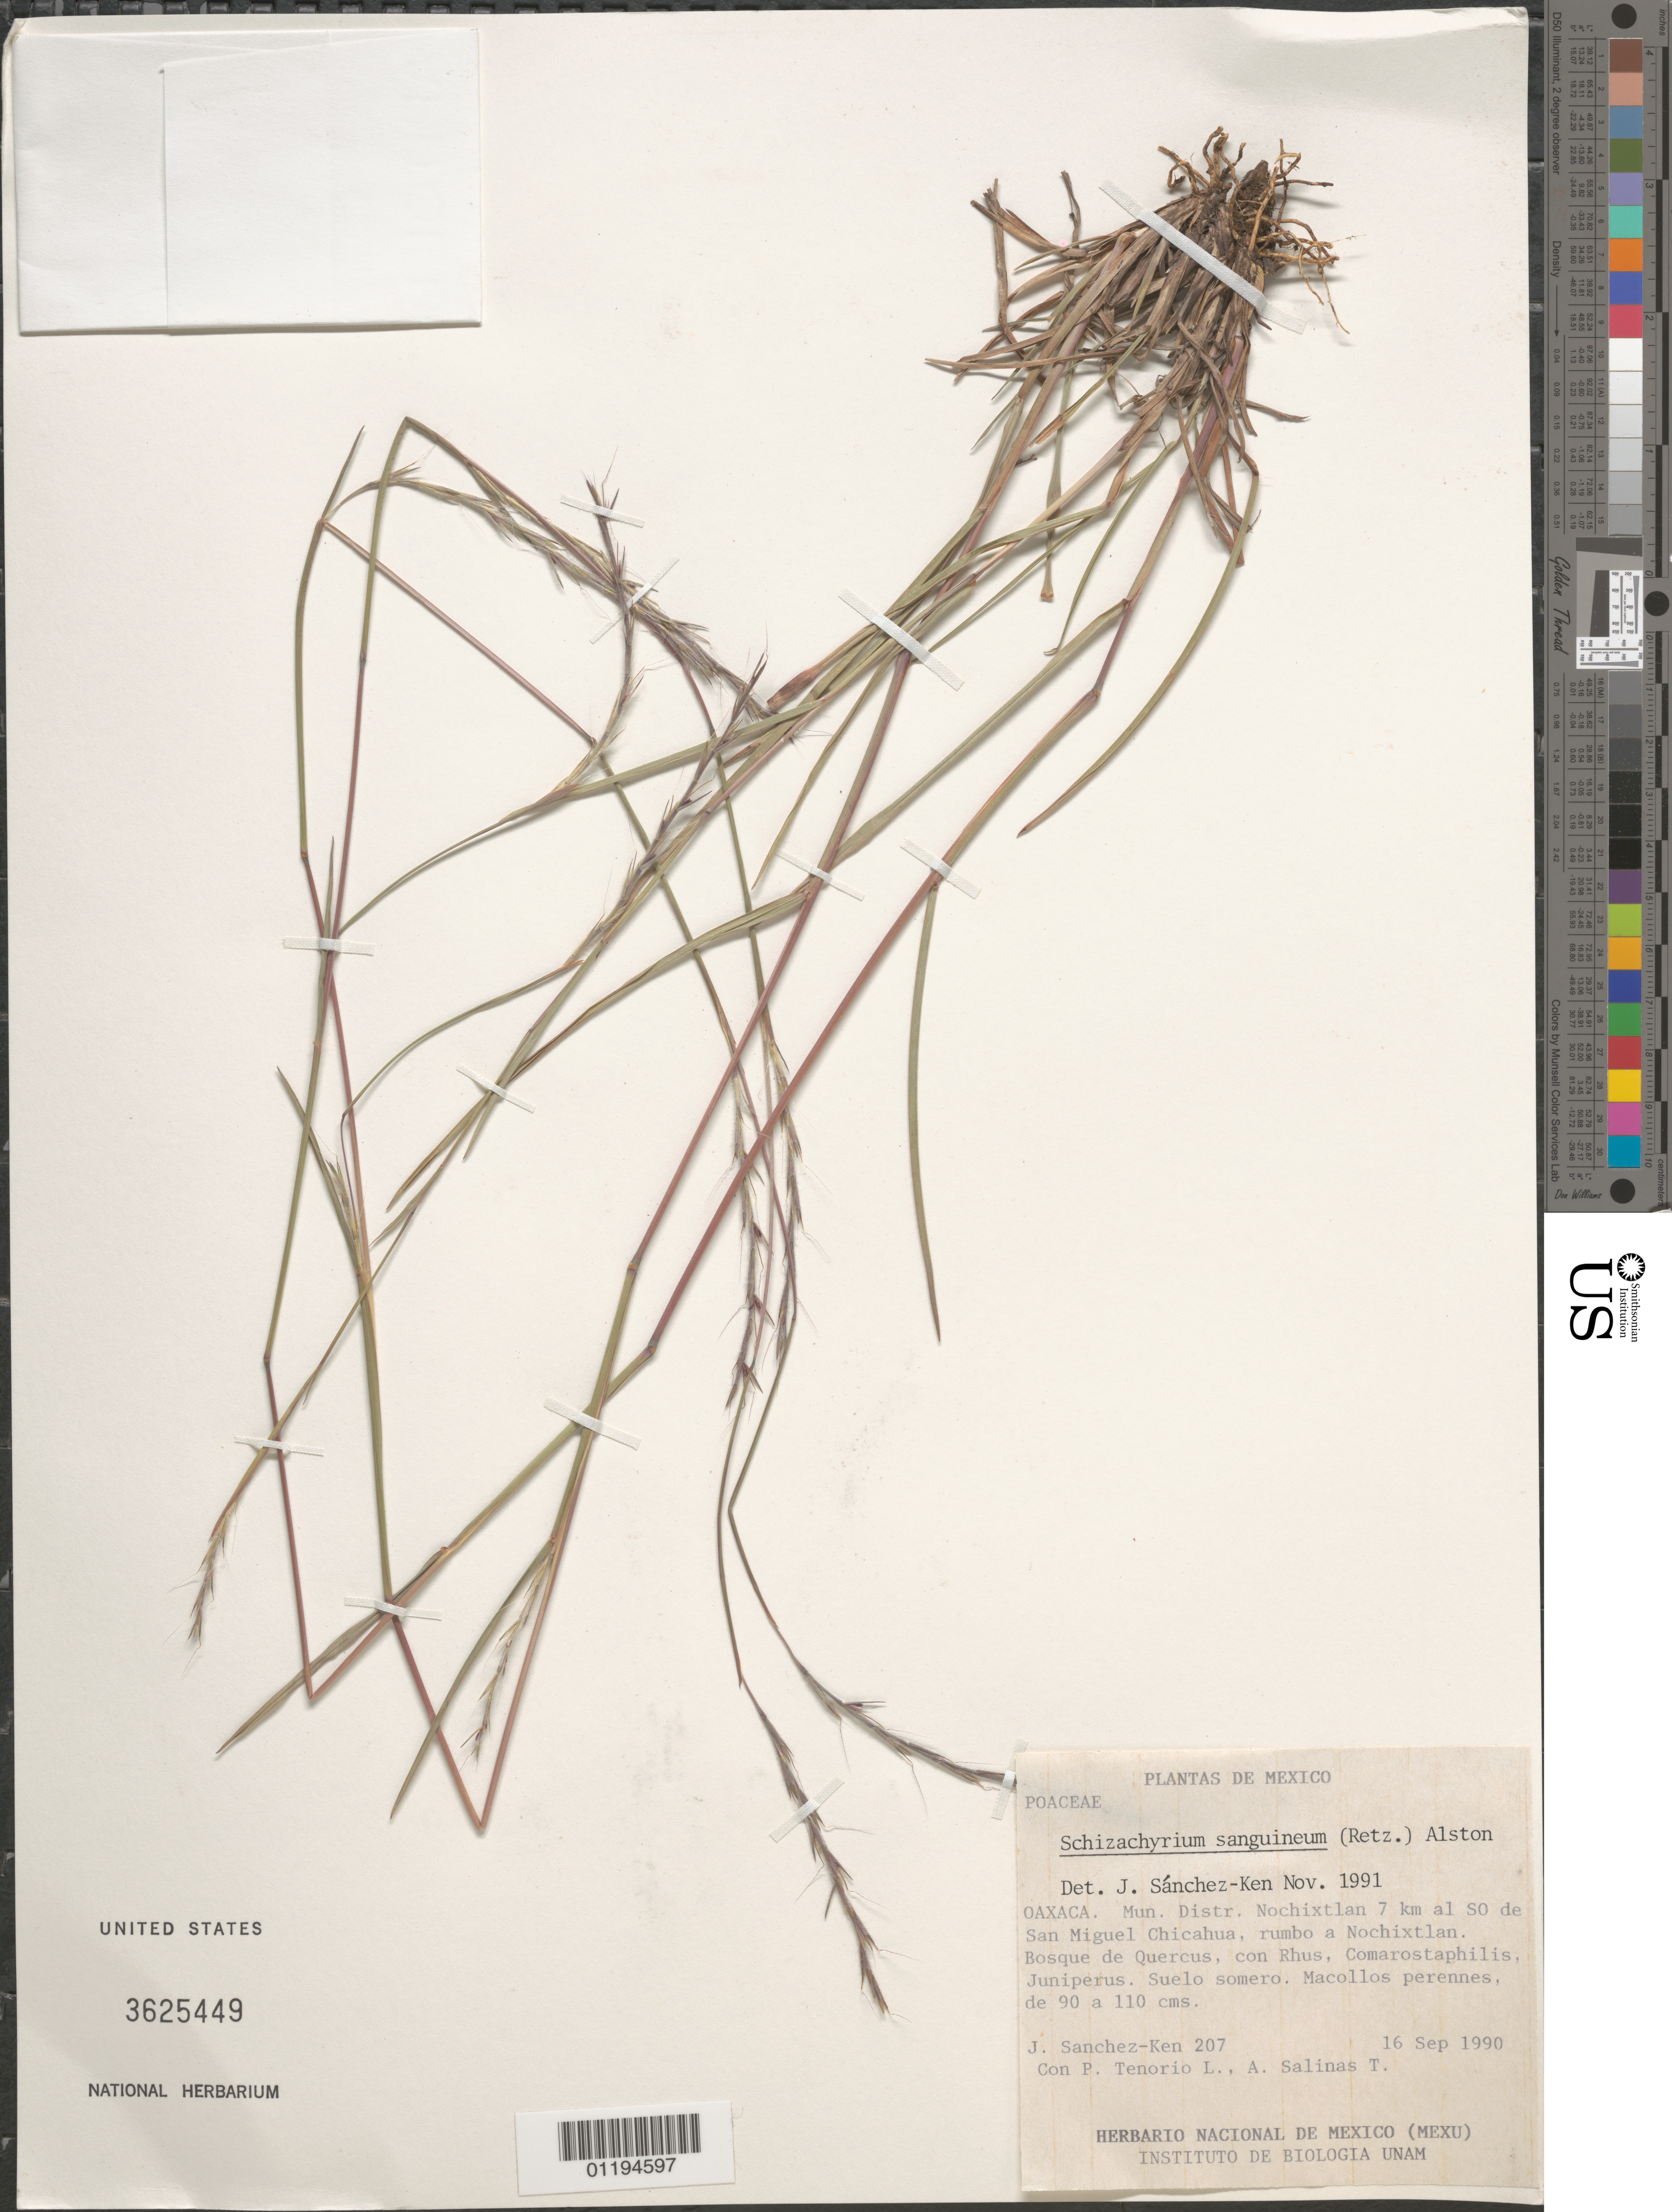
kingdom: Plantae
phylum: Tracheophyta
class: Liliopsida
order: Poales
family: Poaceae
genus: Schizachyrium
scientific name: Schizachyrium sanguineum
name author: (Retz.) Alston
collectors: J. G. Sánchez-Ken, P. Tenorio L. & A. Salinas T.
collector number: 207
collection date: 1990-09-16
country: Mexico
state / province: Oaxaca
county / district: Nochixtlán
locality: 7km SW of San Miguel Chicahua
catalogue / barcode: US 3625449